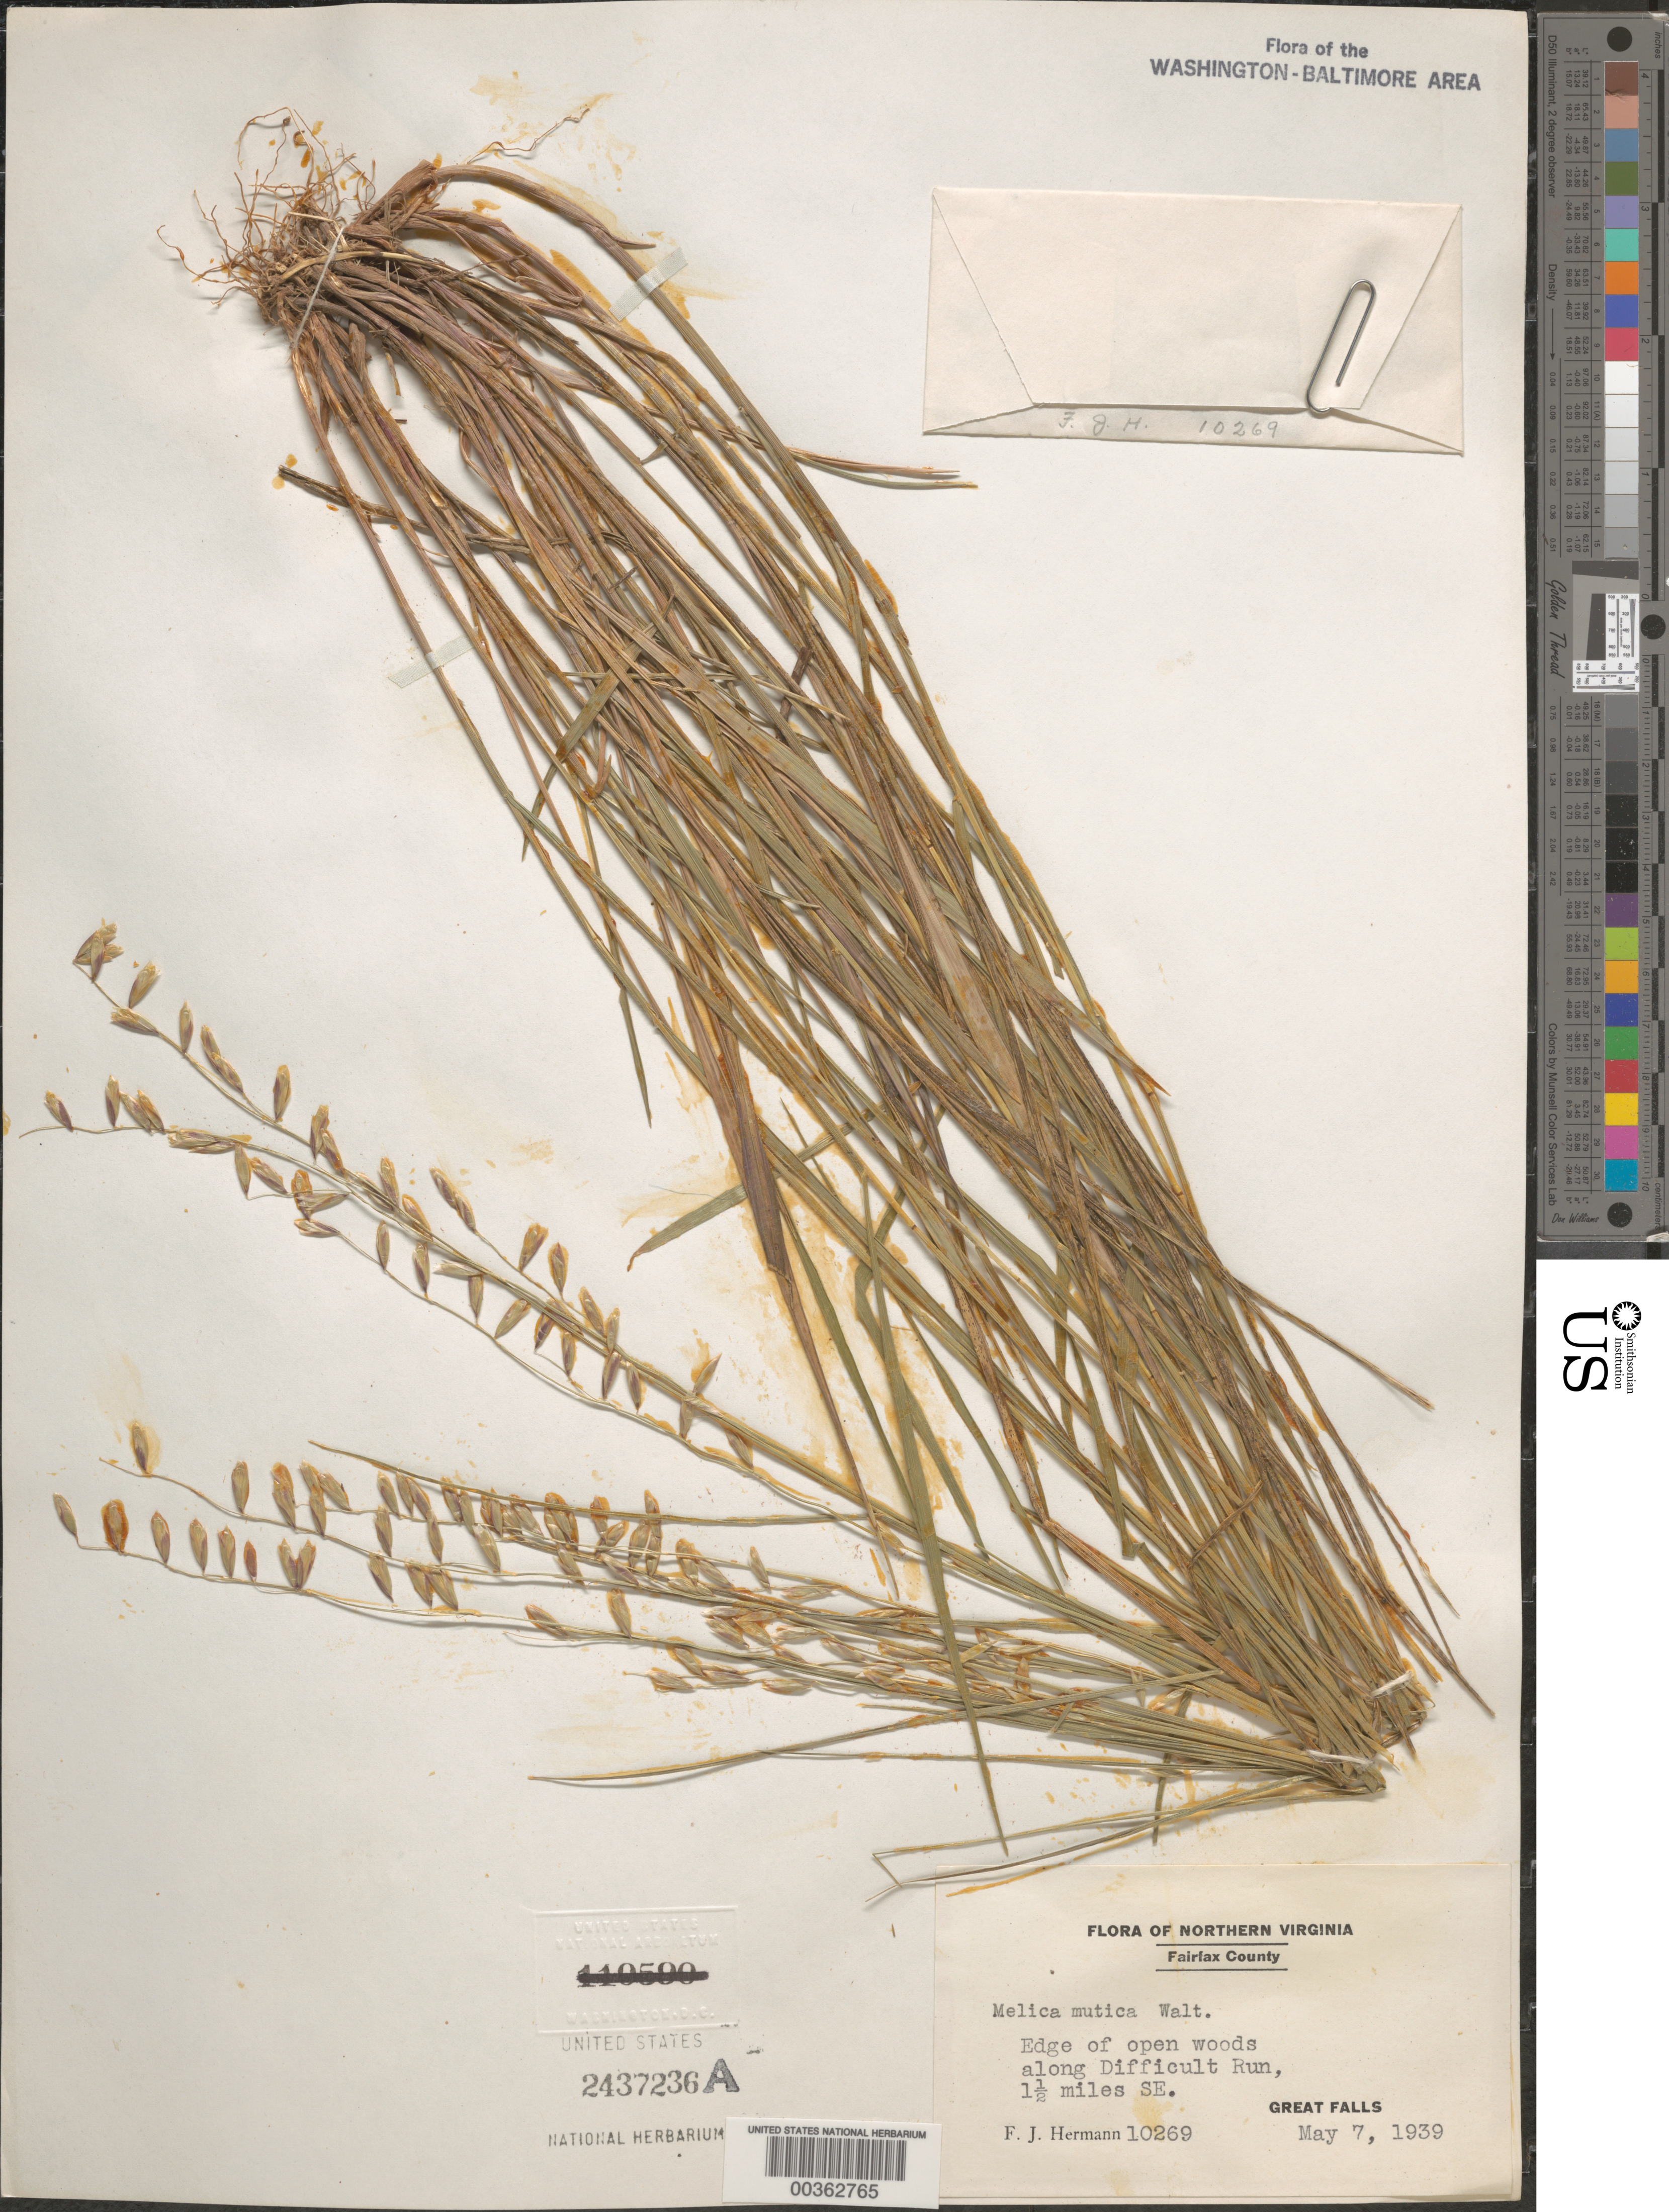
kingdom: Plantae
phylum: Tracheophyta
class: Liliopsida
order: Poales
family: Poaceae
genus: Melica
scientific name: Melica mutica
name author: Walter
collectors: F. J. Hermann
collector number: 10269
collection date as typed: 07 May 1939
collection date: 1939-05-07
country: United States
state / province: Virginia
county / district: Fairfax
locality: Difficult Run C. and O. Canal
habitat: Edge of open woods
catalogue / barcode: US 2437236A